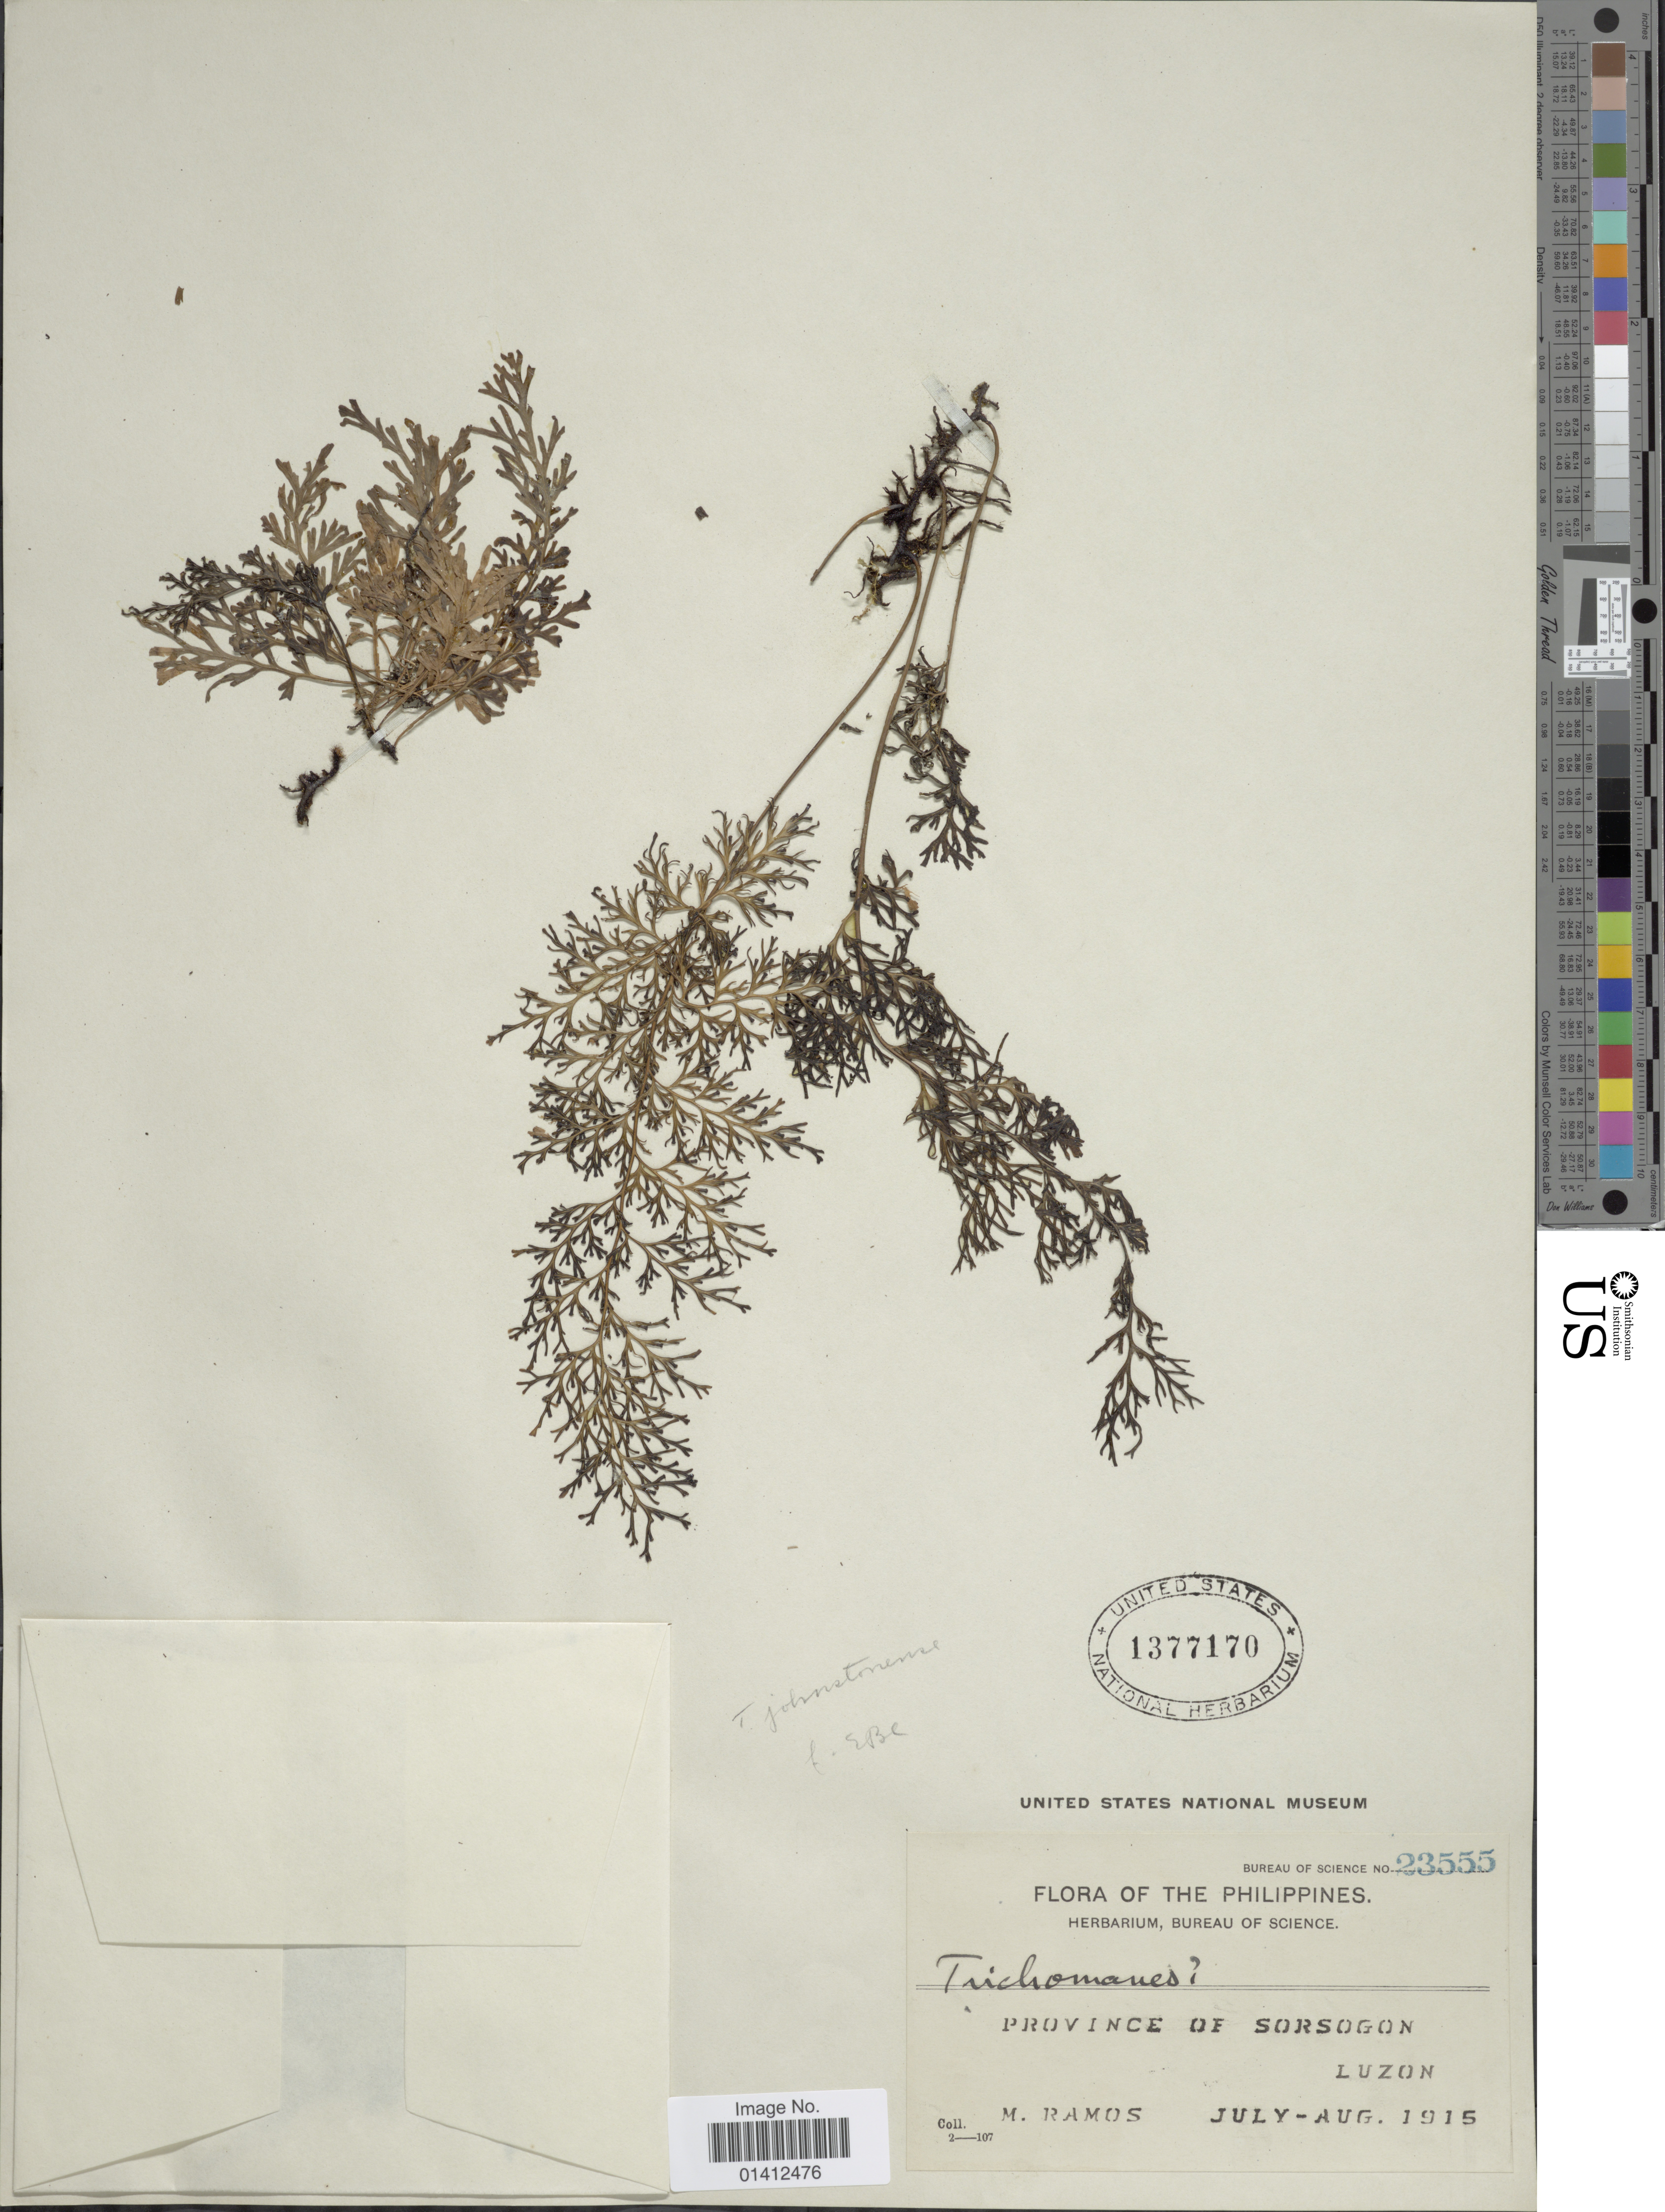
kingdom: Plantae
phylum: Tracheophyta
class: Polypodiopsida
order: Hymenophyllales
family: Hymenophyllaceae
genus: Vandenboschia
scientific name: Vandenboschia johnstonensis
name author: (Bailey) Copel.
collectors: M. Ramos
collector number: Bureau of Science 23555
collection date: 1915-07/1915-08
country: Philippines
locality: Province f Sorsogon, Luzon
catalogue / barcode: US 1377170